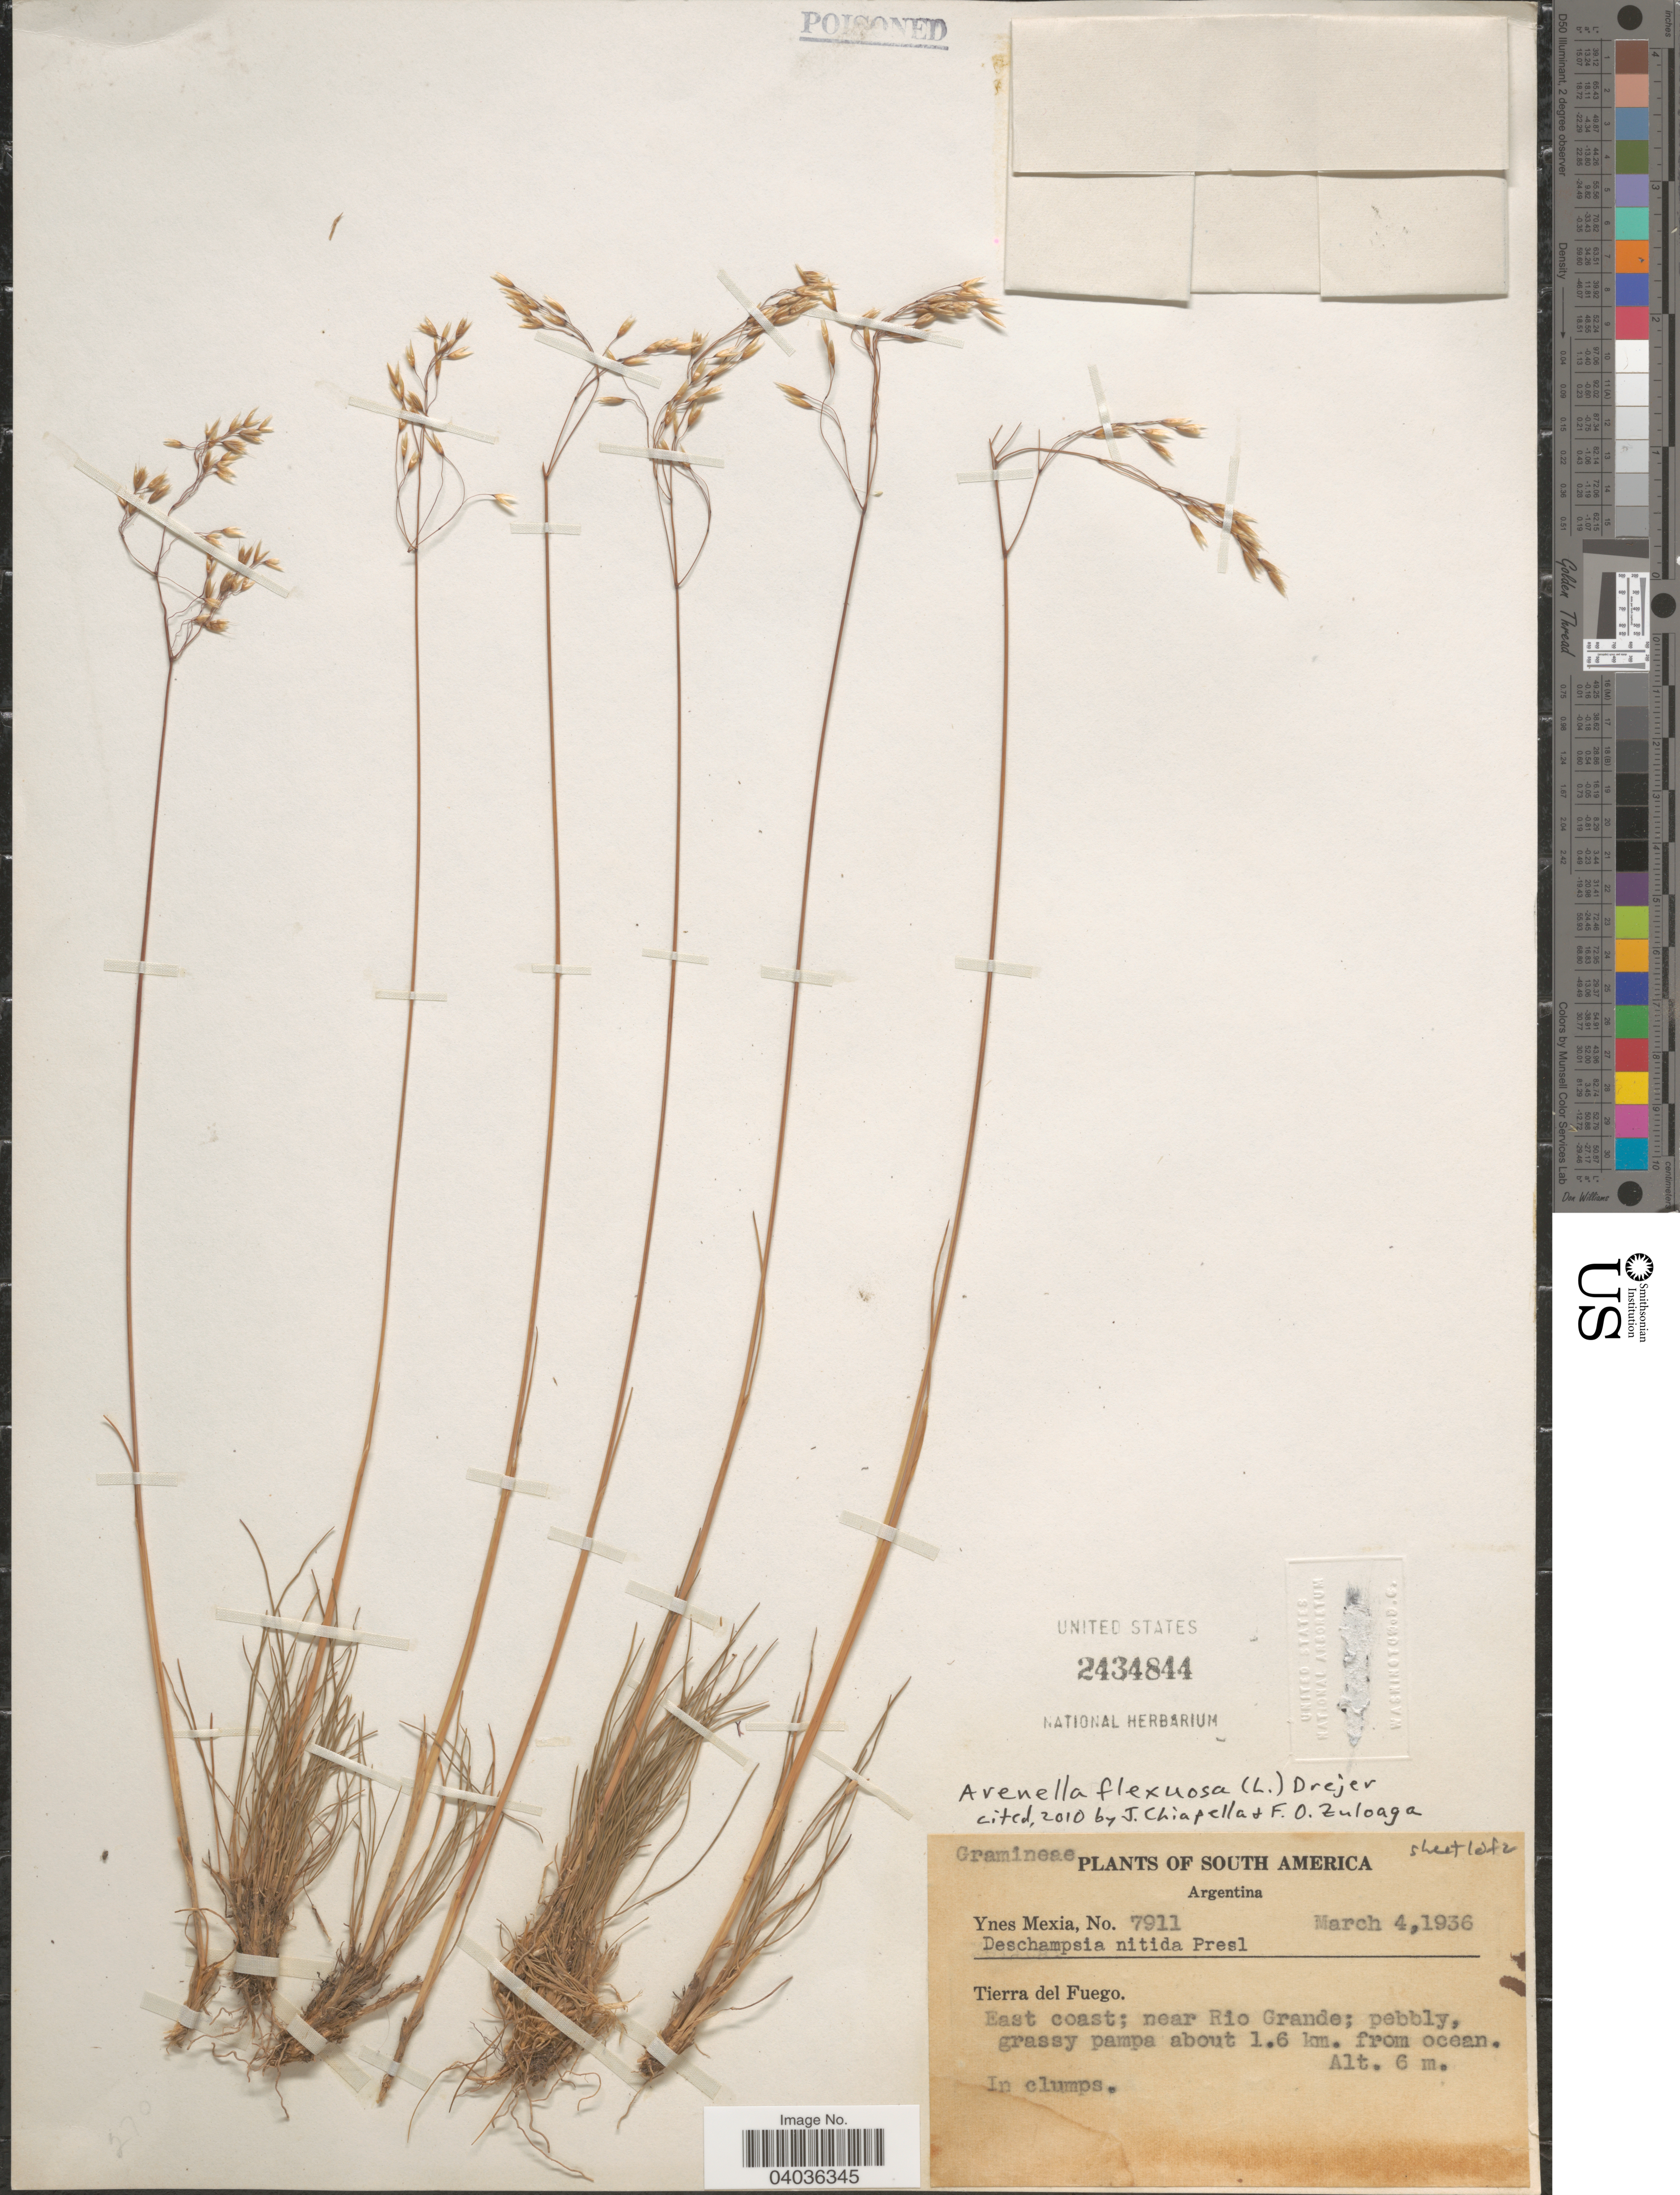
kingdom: Plantae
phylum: Tracheophyta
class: Liliopsida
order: Poales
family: Poaceae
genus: Avenella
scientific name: Avenella flexuosa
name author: (L.) Drejer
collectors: Y. Mexia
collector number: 7911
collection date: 1936-03-04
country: Argentina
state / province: Tierra del Fuego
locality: East coast; near Rio Grande. Grassy pampa about 1.6 km. from ocean.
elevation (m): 6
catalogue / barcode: US 2434844